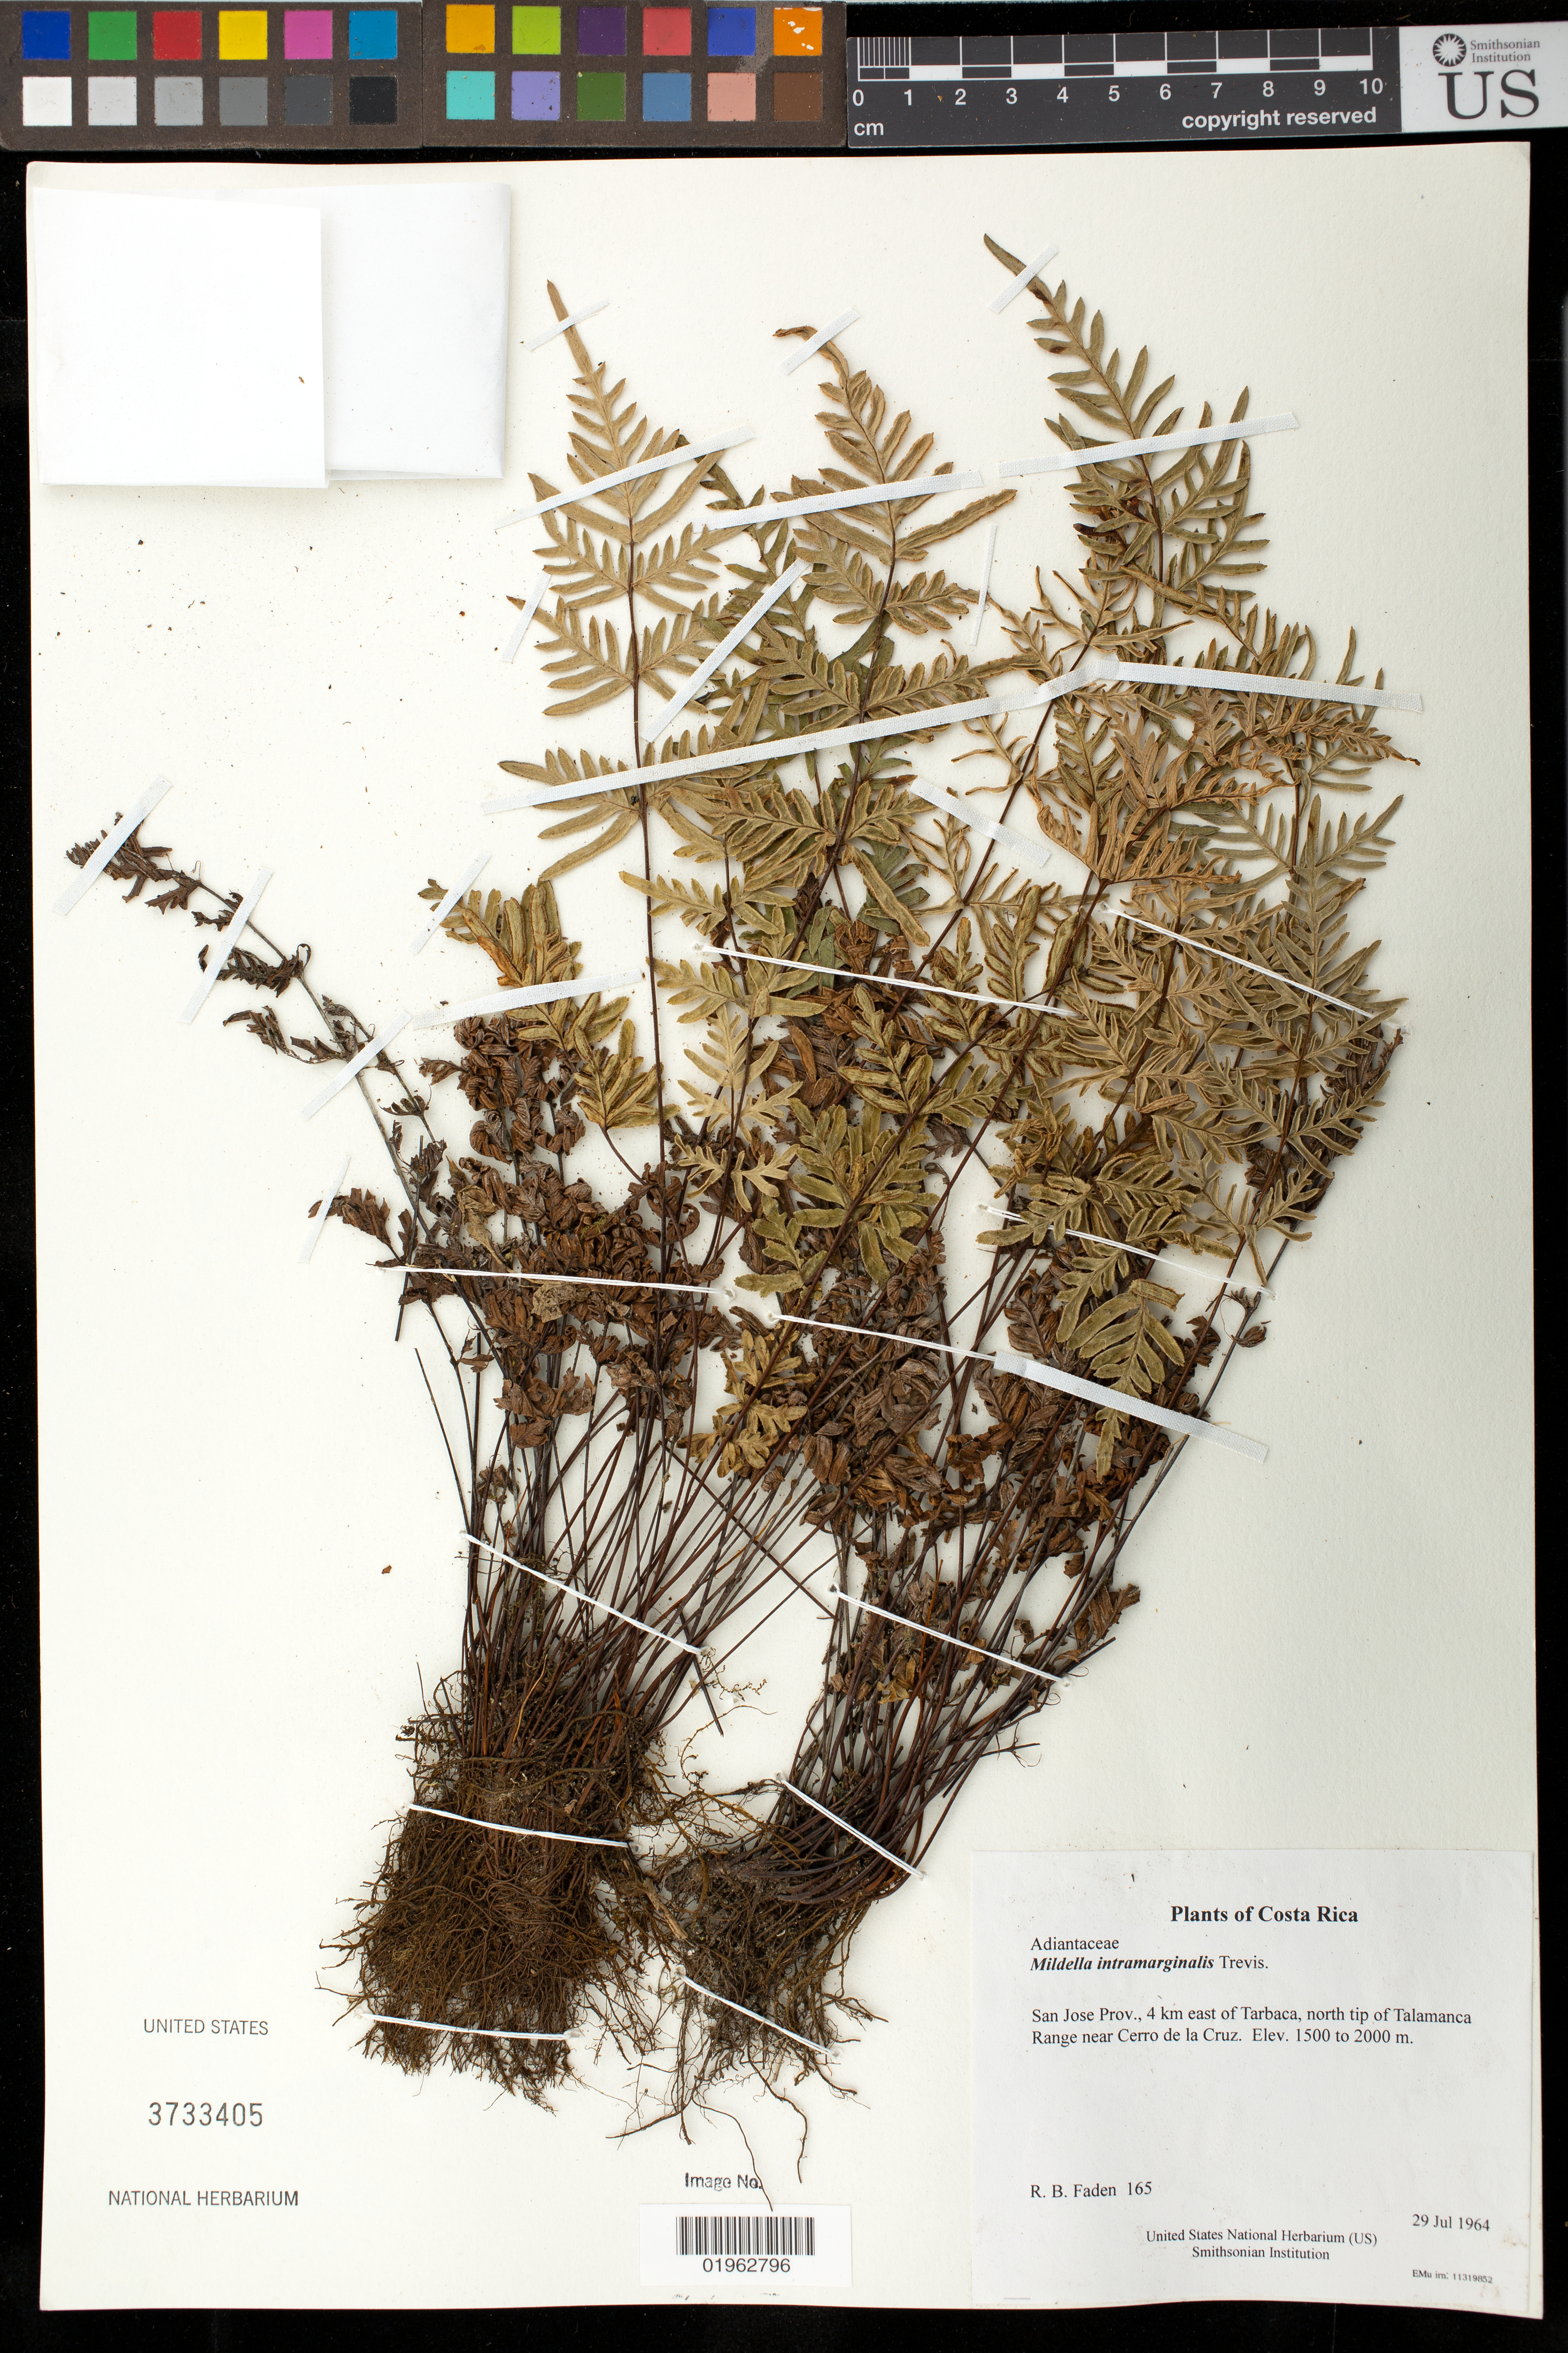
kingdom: Plantae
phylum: Tracheophyta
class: Polypodiopsida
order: Polypodiales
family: Pteridaceae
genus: Mildella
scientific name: Mildella intramarginalis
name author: (Kaulf. ex Link) Trevis.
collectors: R. B. Faden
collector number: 165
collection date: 1964-07-29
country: Costa Rica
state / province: San Jose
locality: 4 km east of Tarbaca, north tip of Talamanca Range near Cerro de la Cruz.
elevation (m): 1500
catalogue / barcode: US 3733405